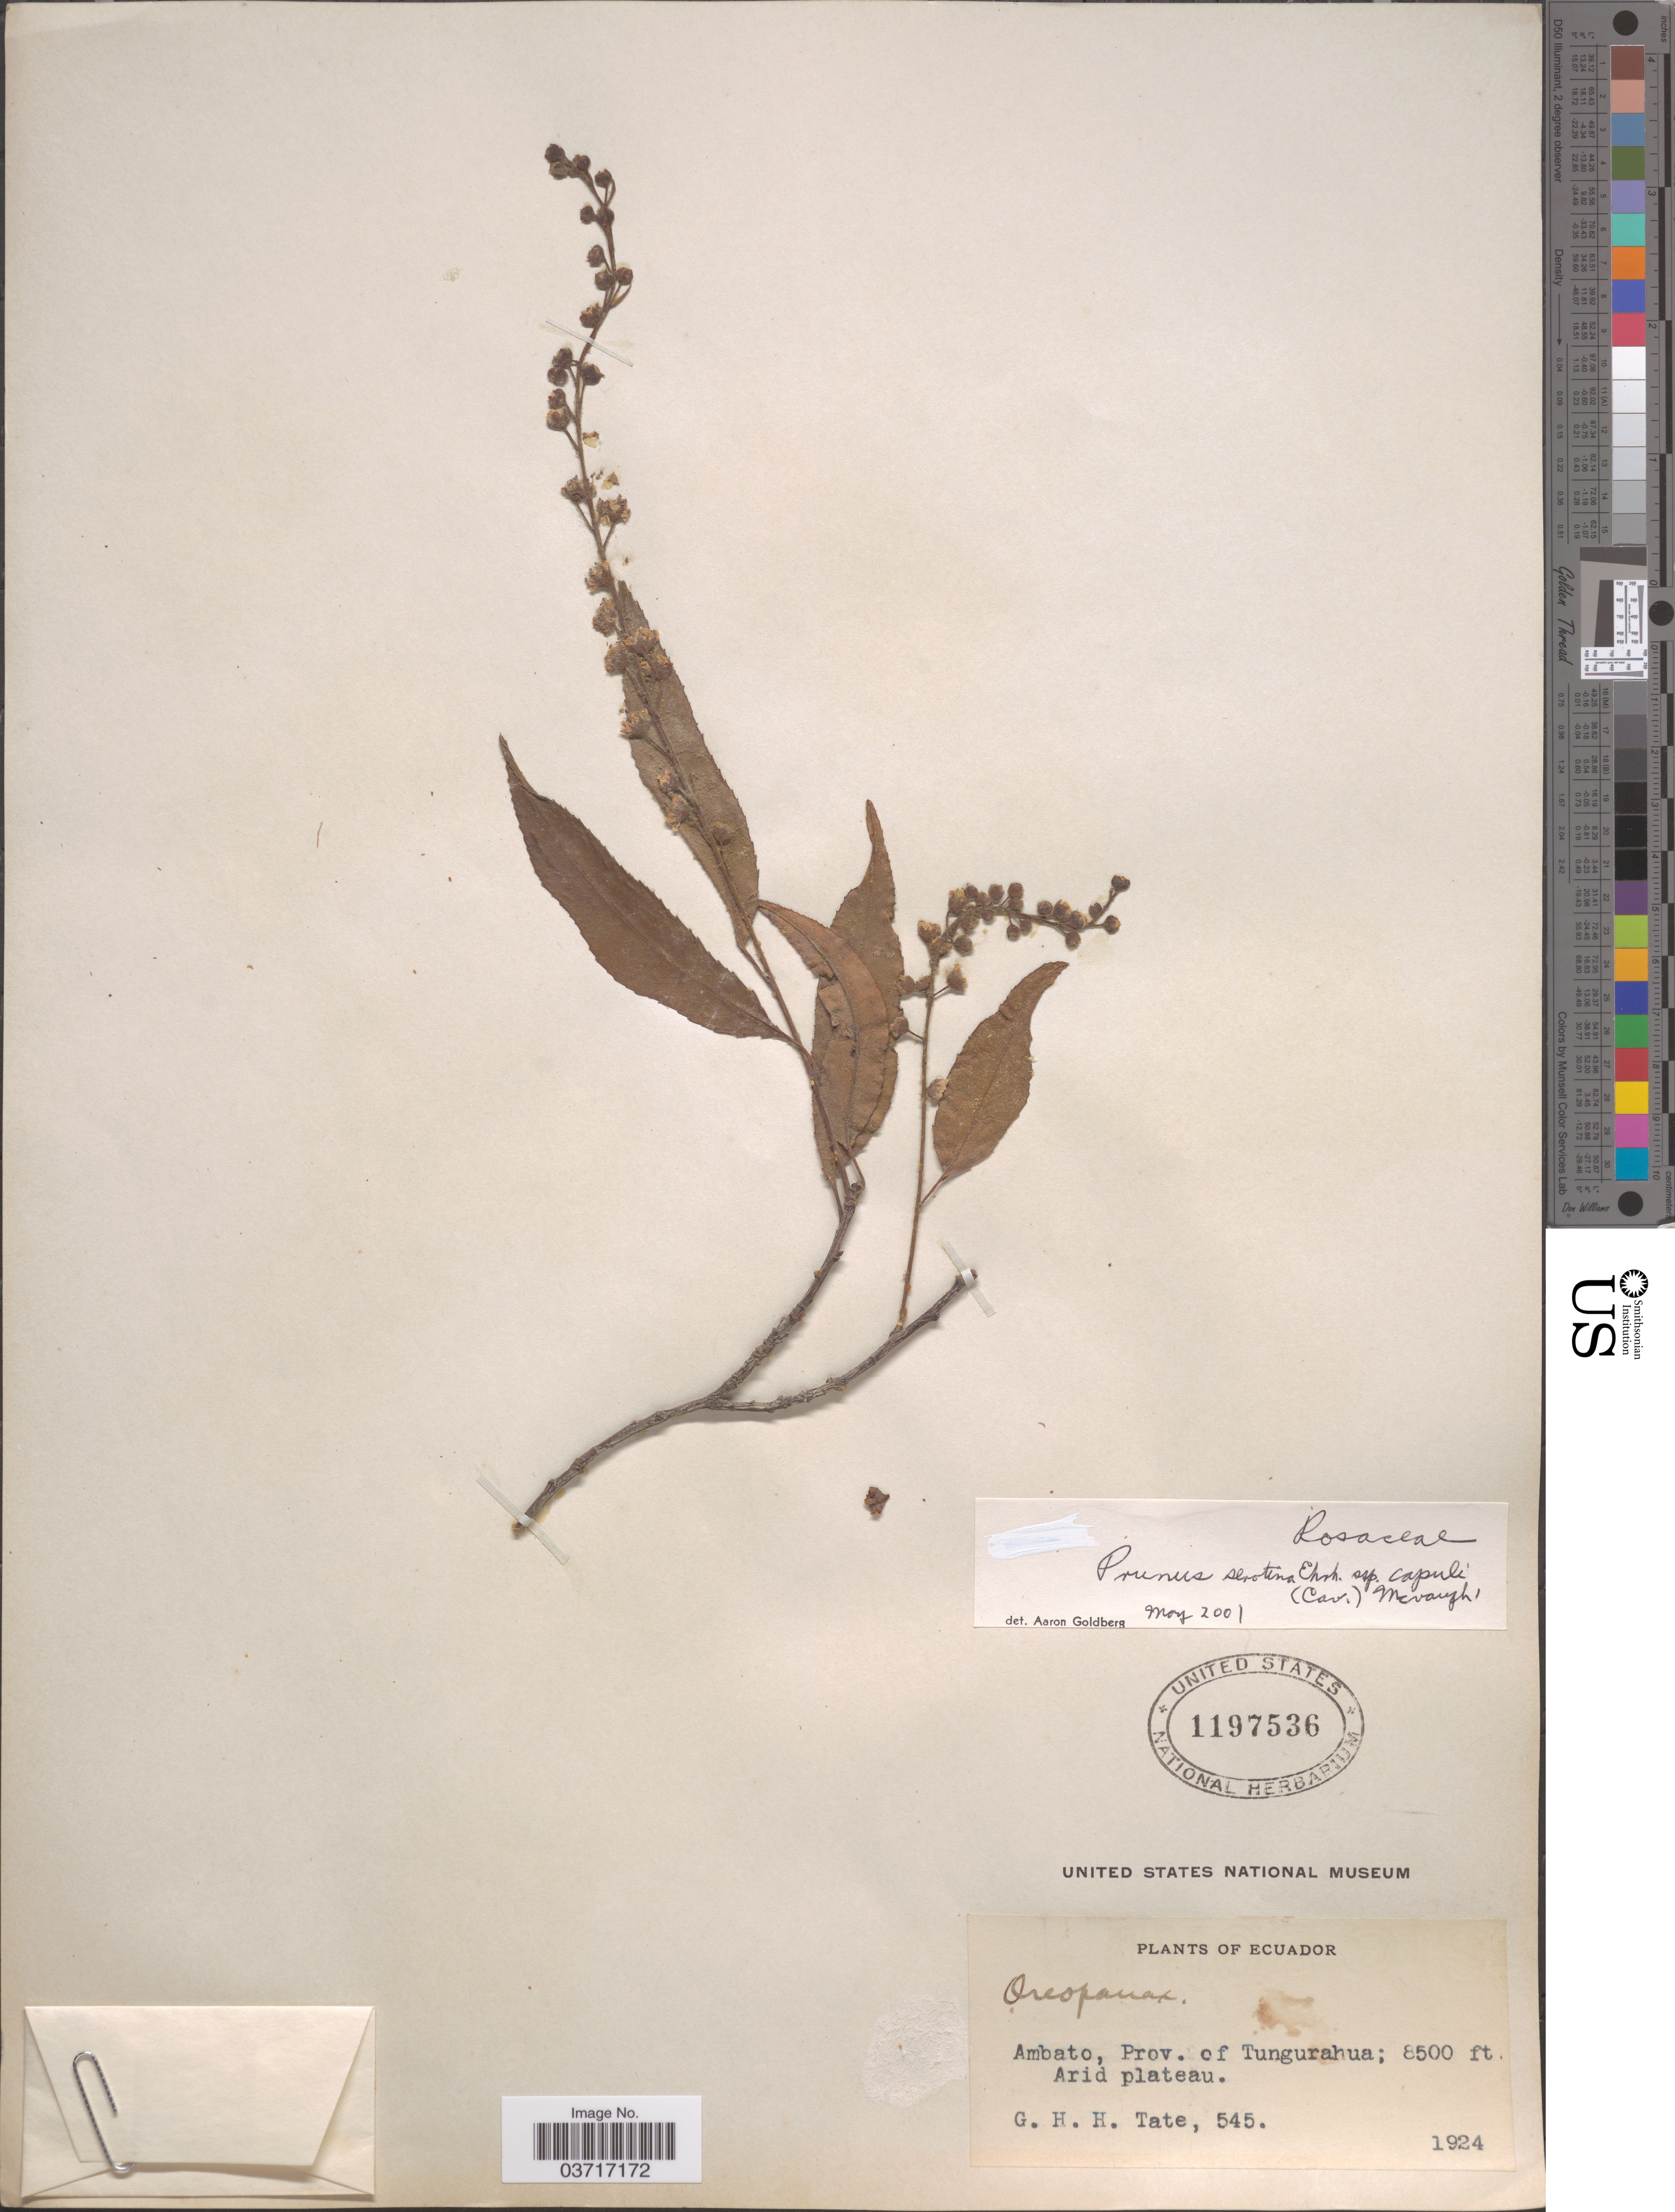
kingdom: Plantae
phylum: Tracheophyta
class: Magnoliopsida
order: Rosales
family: Rosaceae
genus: Prunus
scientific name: Prunus serotina subsp. capuli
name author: (Cav. ex Spreng.) McVaugh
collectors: G. H. H.Tate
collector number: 545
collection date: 1924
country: Ecuador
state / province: Tungurahua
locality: Ambato, Prov. of Tungurahua.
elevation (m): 2591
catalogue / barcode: US 1197536